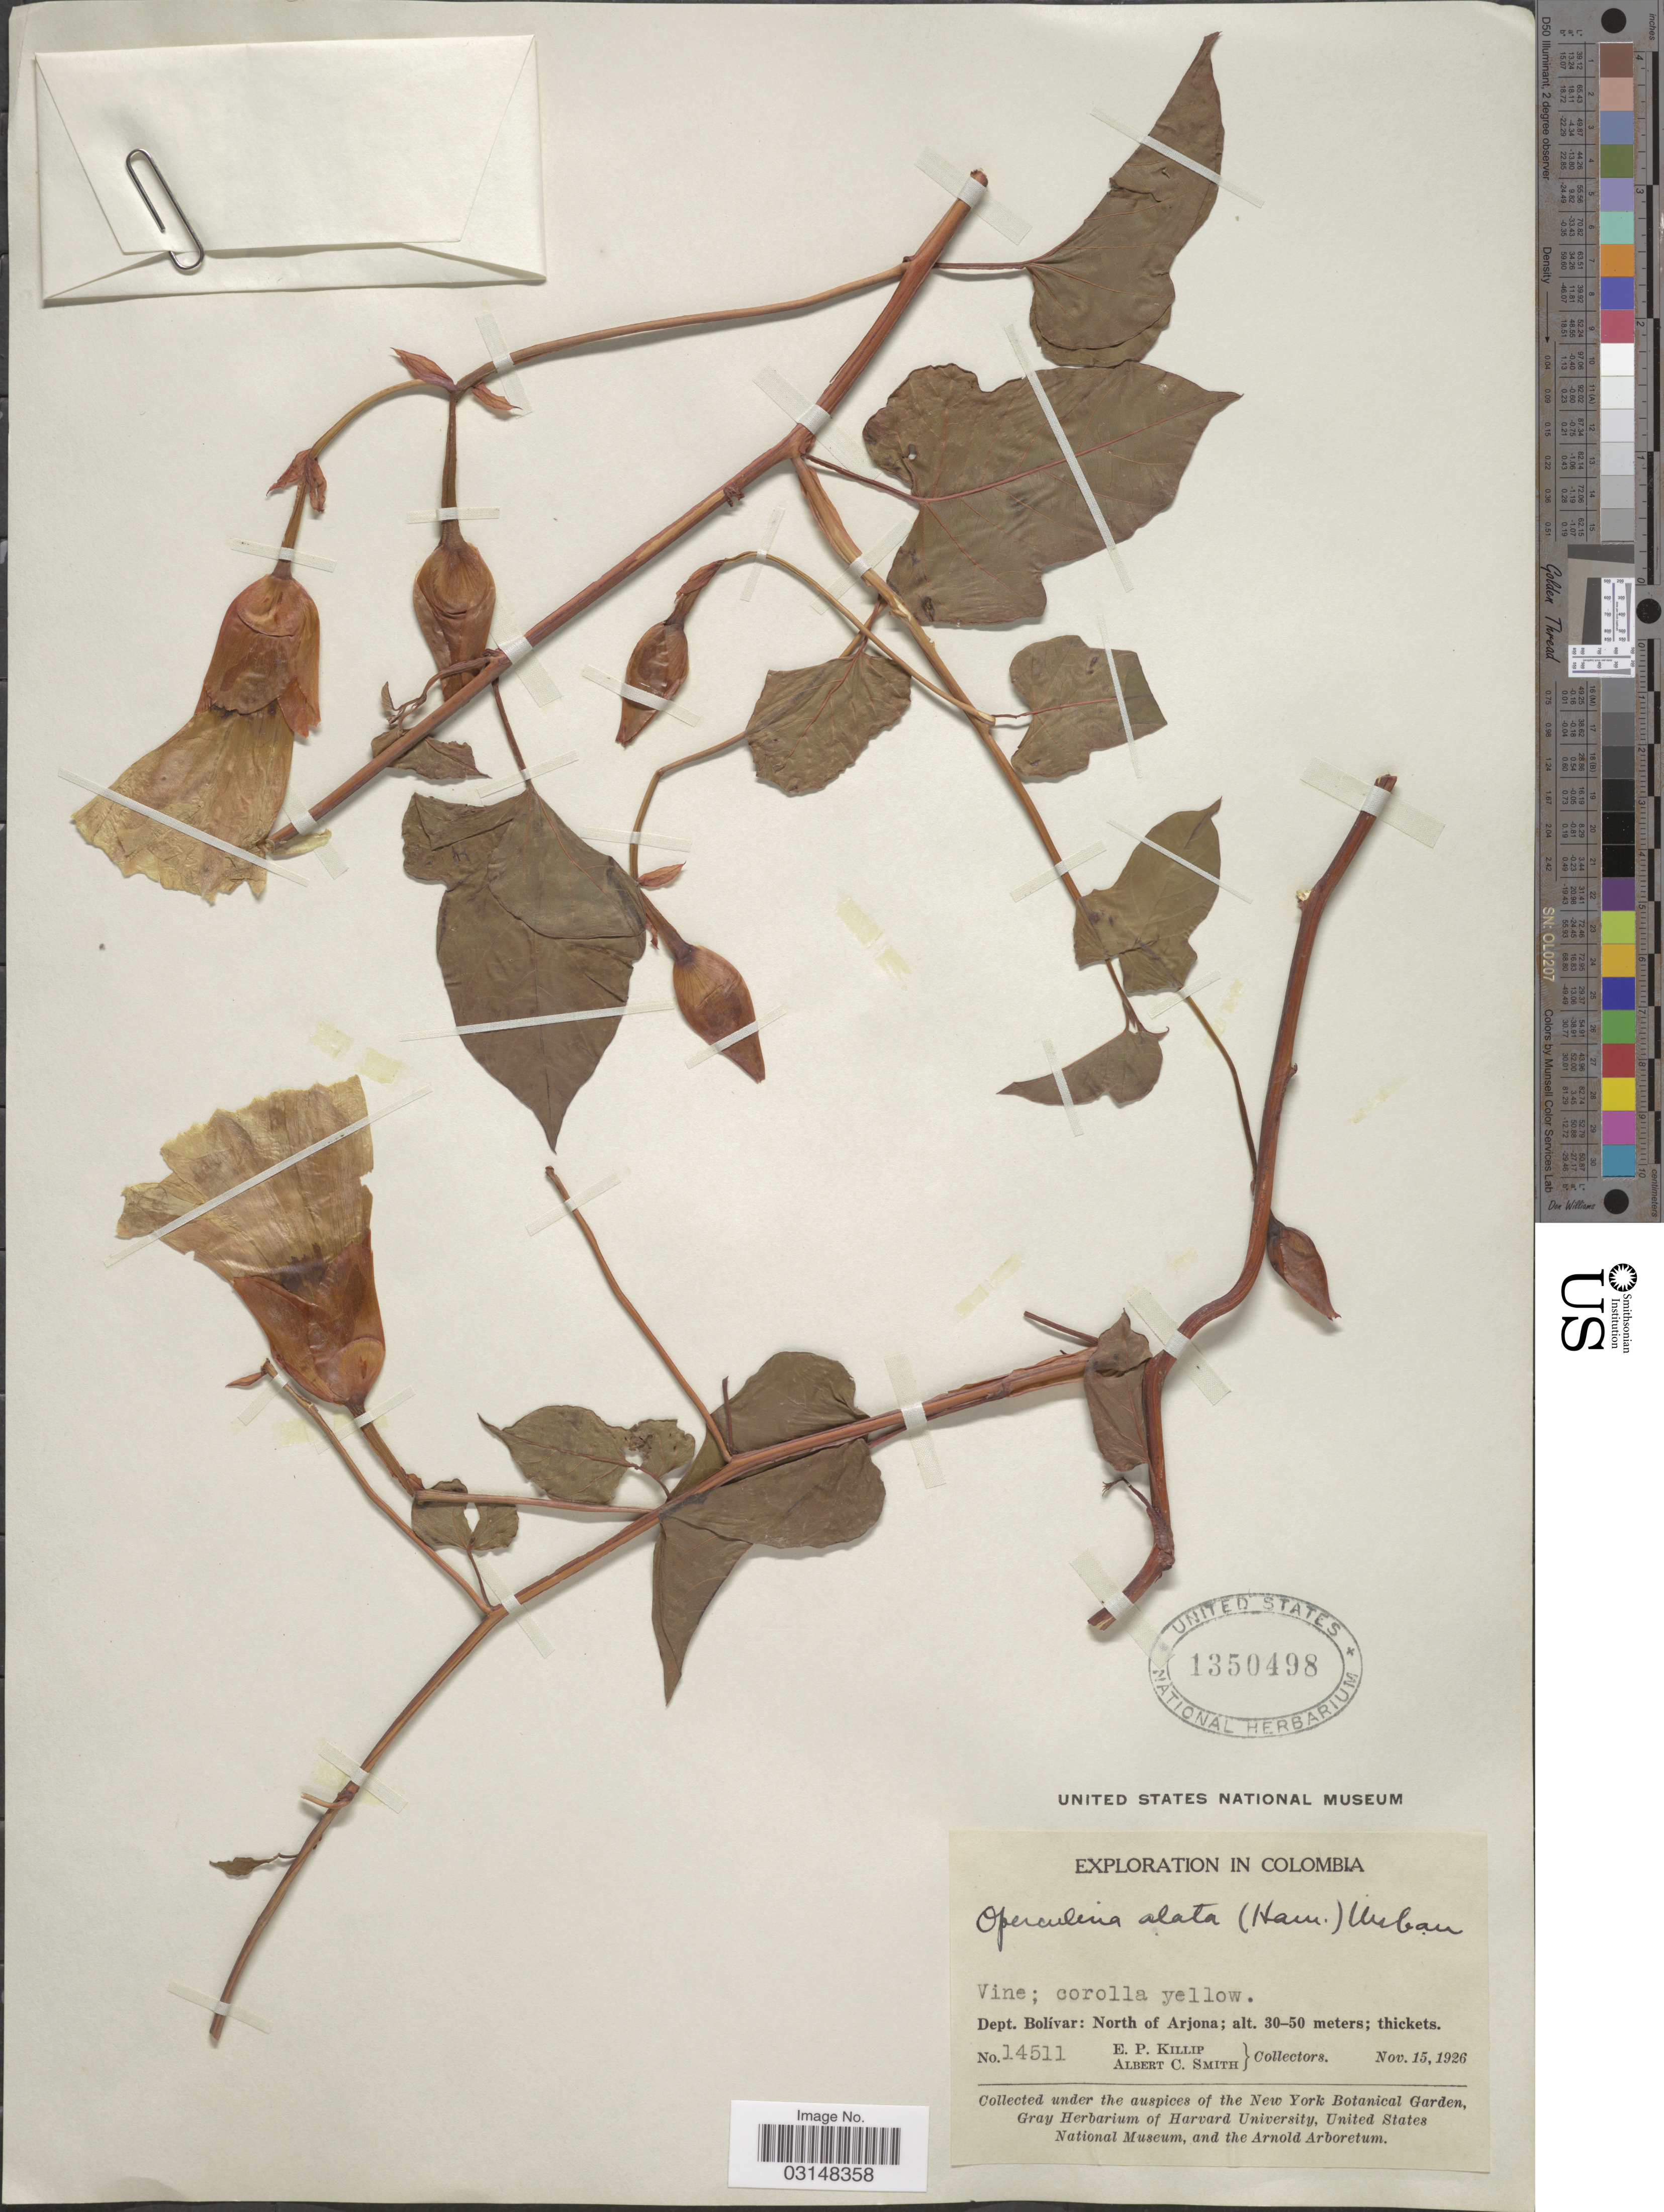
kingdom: Plantae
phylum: Tracheophyta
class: Magnoliopsida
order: Solanales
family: Convolvulaceae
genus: Operculina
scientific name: Operculina alata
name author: (Ham.) Urb.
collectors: E. P. Killip & A. C. Smith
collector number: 14511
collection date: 1926-11-15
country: Colombia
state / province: Bolívar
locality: Dept. Bolívar: North of Arjona.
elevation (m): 30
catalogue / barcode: US 1350498